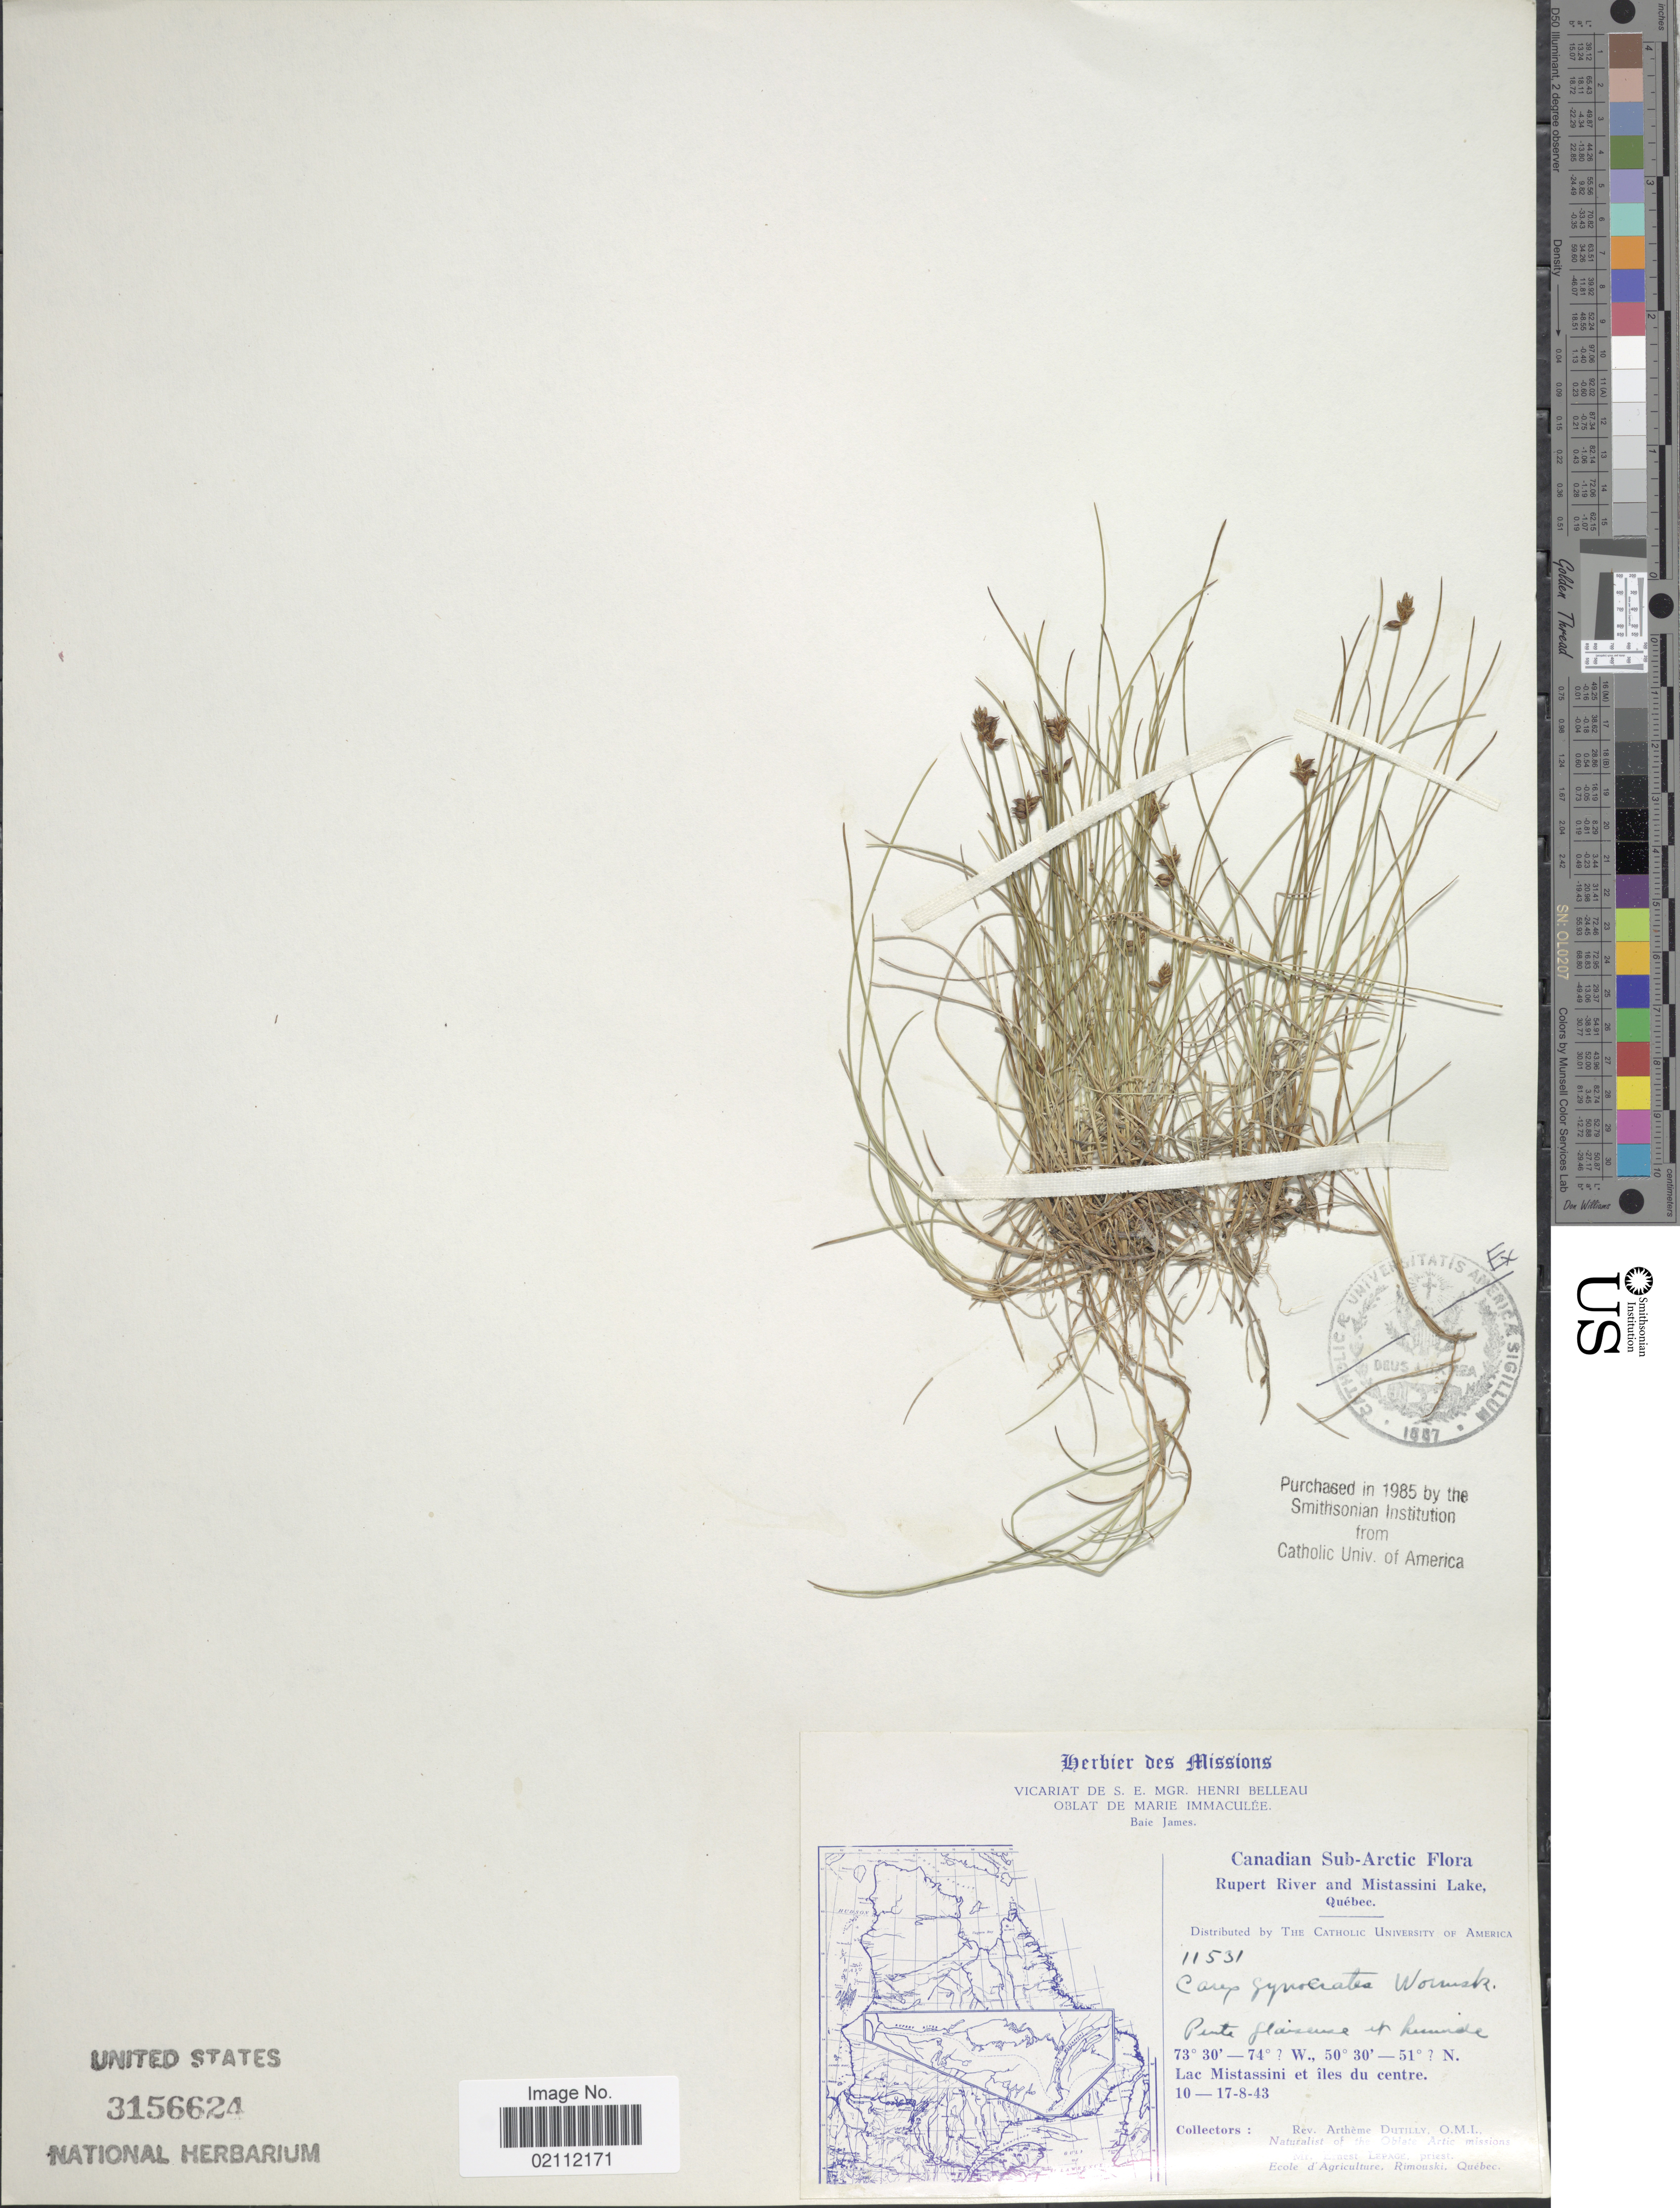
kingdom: Plantae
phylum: Tracheophyta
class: Liliopsida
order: Poales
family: Cyperaceae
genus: Carex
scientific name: Carex nardina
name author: (Hornem.) Fr.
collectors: A. Dutilly & E. Lepage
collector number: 11531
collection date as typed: Transcribed d/m/y: 10/8/43 to 17/8/43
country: Canada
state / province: Quebec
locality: Canadian Sub-Arctic. Rupert River and Mistassini Lake. Lac Mistassini et îles du centre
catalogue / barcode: US 3156624